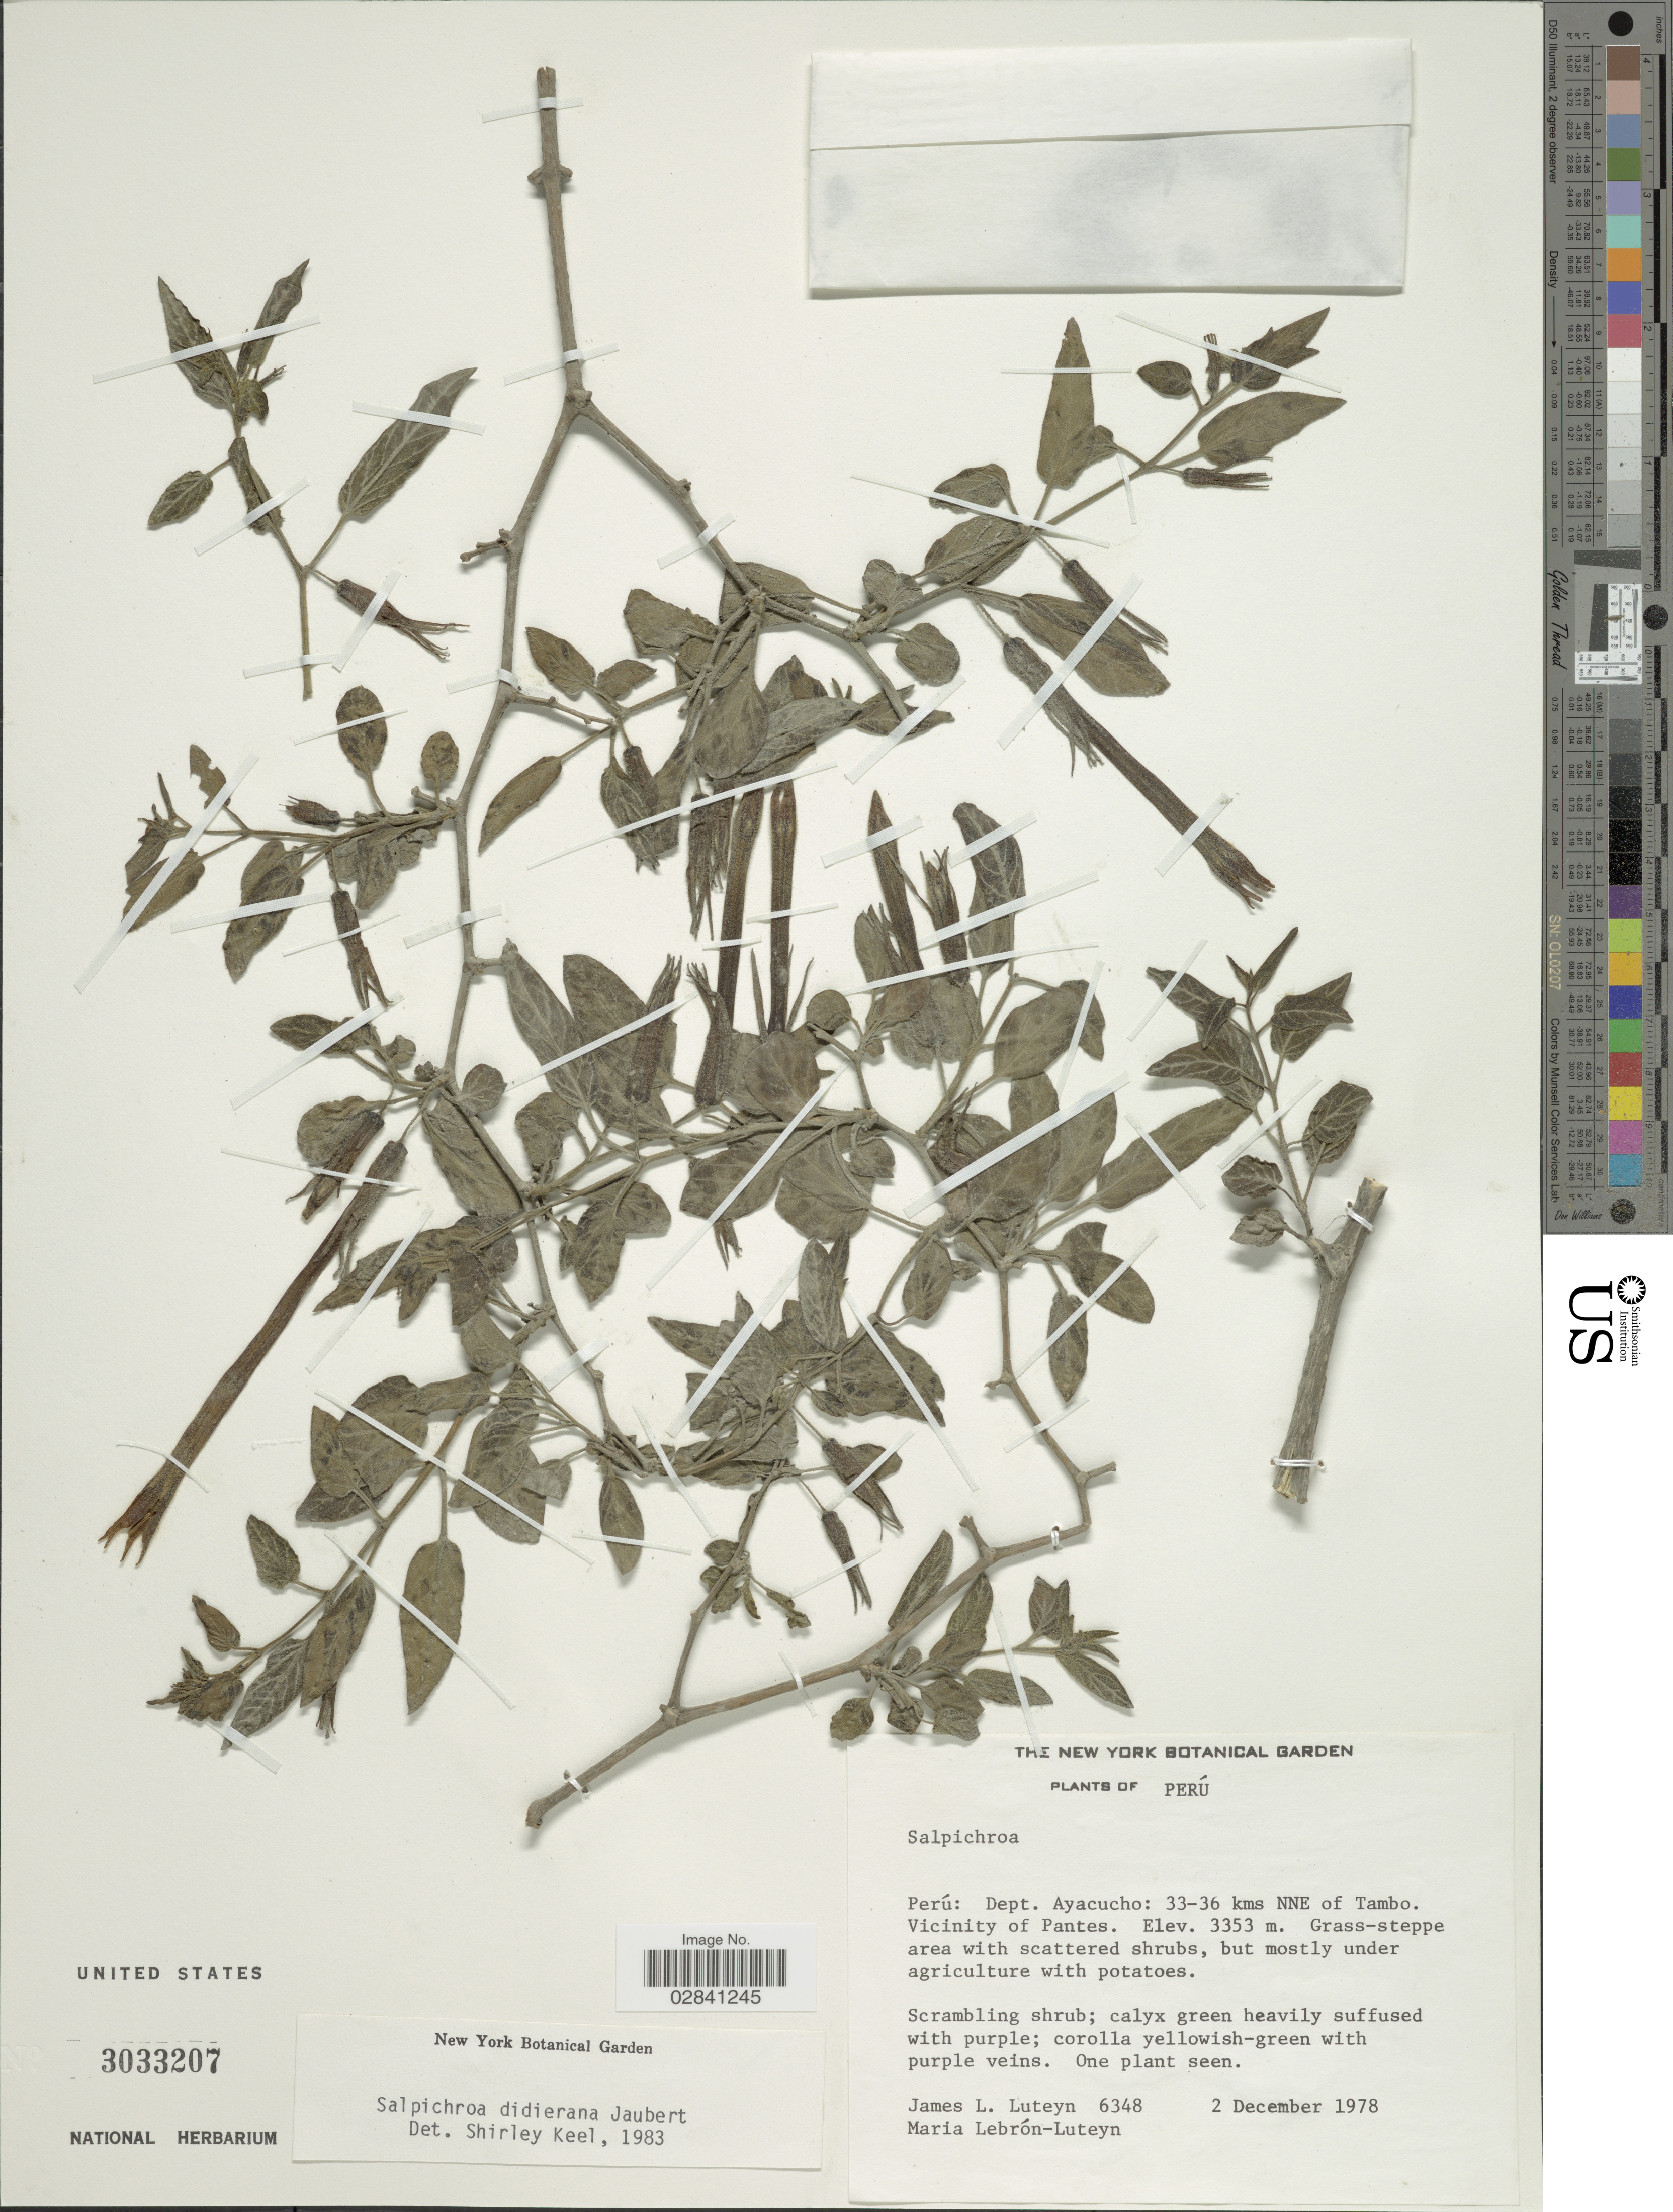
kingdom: Plantae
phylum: Tracheophyta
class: Magnoliopsida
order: Solanales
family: Solanaceae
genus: Salpichroa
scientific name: Salpichroa didierana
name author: Jaub.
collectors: J. L. Luteyn & M. L. Lebrón-Luteyn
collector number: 6348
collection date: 1978-12-02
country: Peru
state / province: Ayacucho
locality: Dept. Ayacucho: 33-36 kms NNE of Tambo. Vicinity of Pantes.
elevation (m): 3353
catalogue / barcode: US 3033207